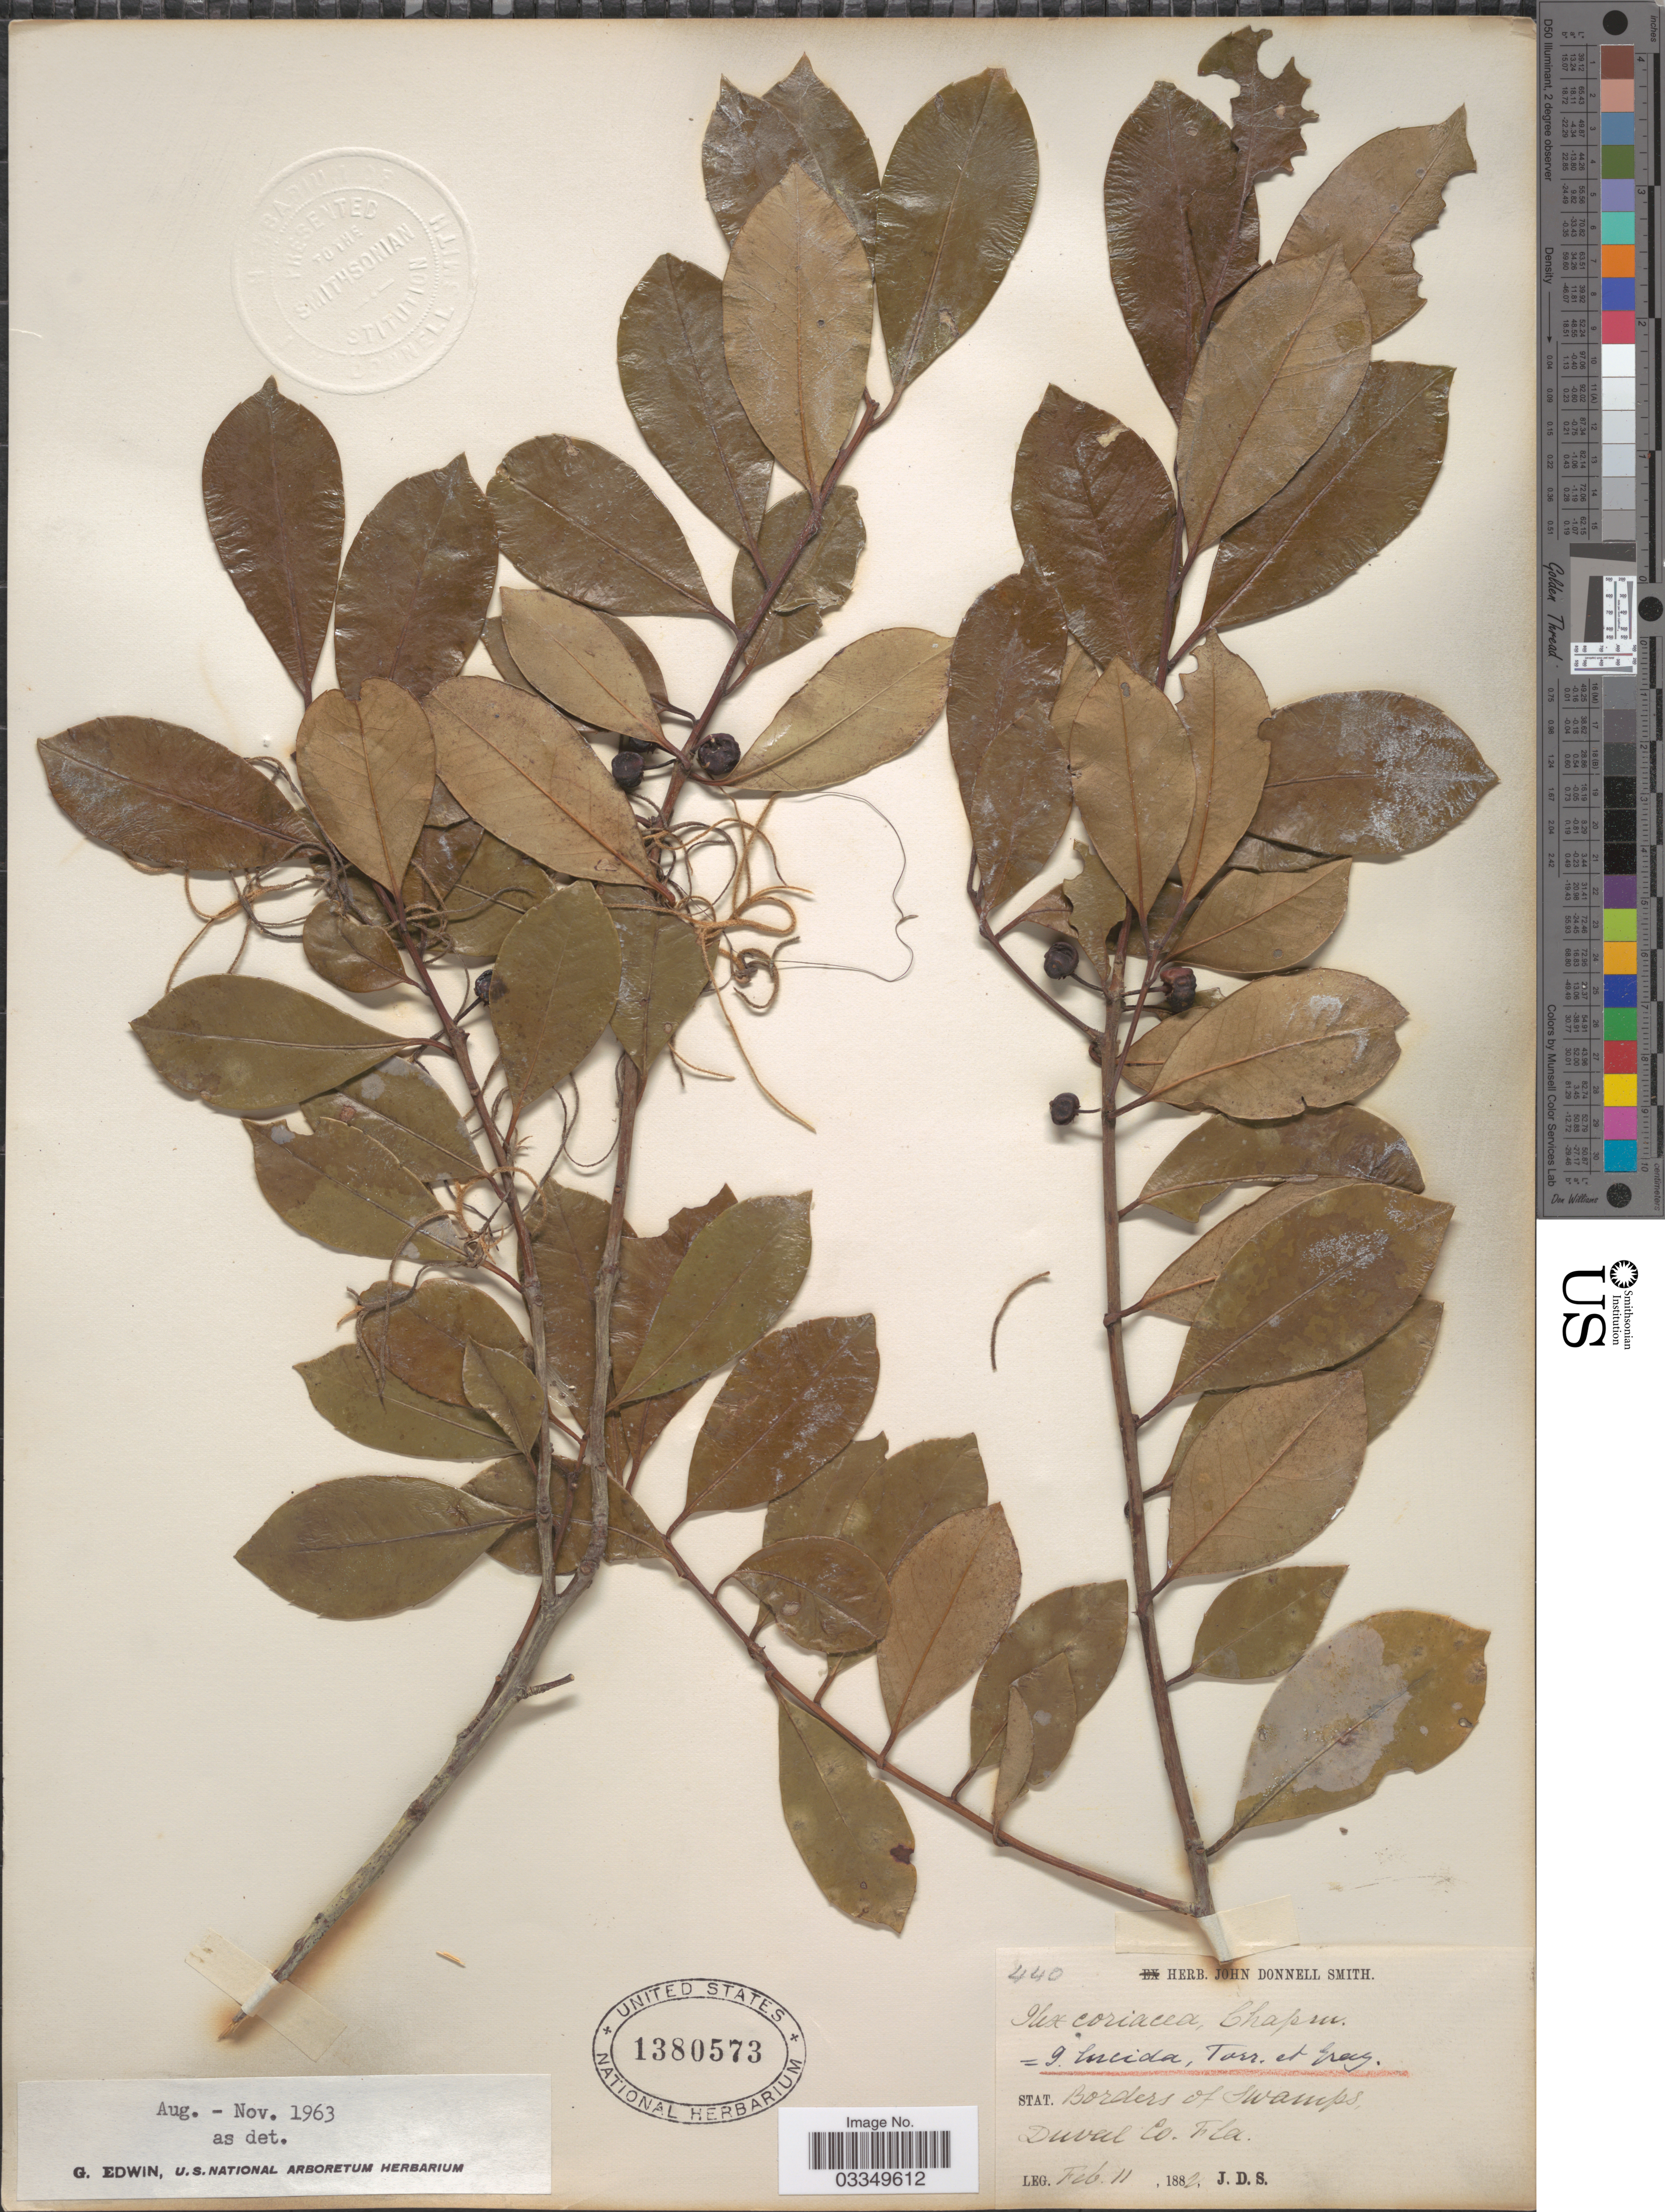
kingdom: Plantae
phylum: Tracheophyta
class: Magnoliopsida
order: Aquifoliales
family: Aquifoliaceae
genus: Ilex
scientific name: Ilex coriacea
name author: (Pursh) Chapm.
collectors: J. Donnell Smith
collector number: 440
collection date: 1882-02-11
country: United States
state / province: Florida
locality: Borders of swamps, Duval Co.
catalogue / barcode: US 1380573